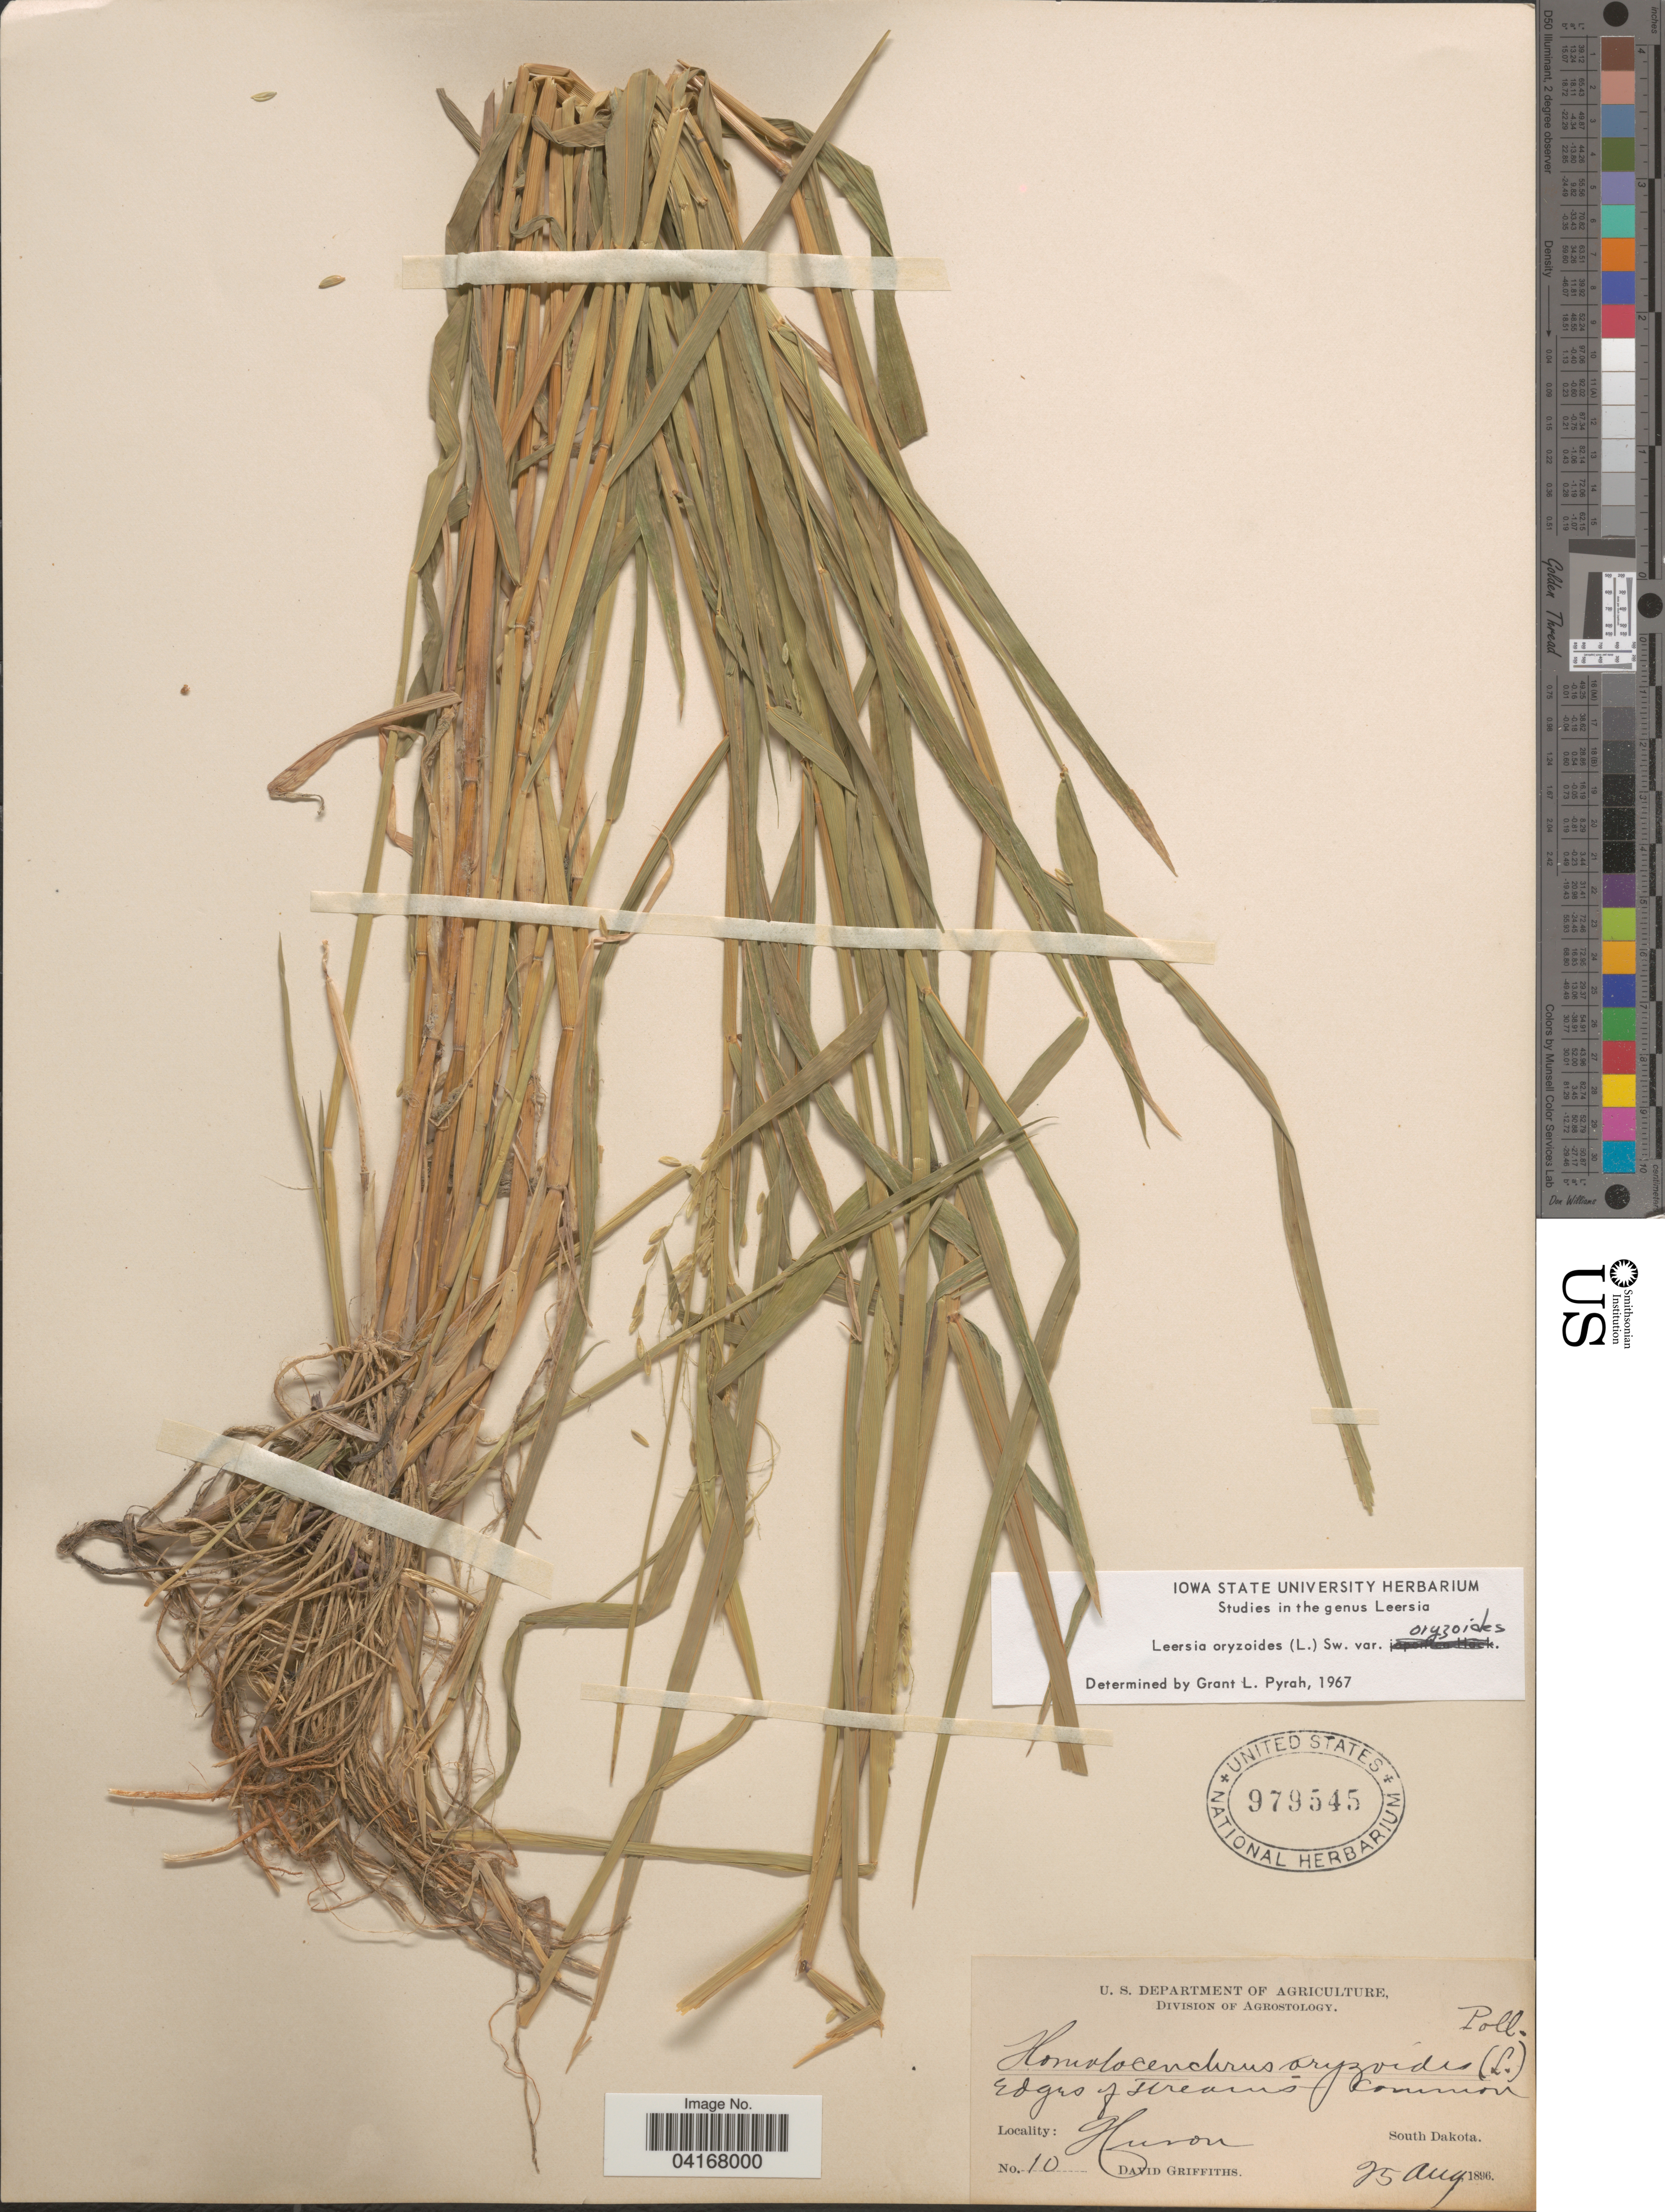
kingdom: Plantae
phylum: Tracheophyta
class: Liliopsida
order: Poales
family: Poaceae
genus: Leersia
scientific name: Leersia oryzoides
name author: (L.) Sw.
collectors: D. Griffiths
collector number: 10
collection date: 1896-08-25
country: United States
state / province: South Dakota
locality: Huron.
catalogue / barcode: US 979545